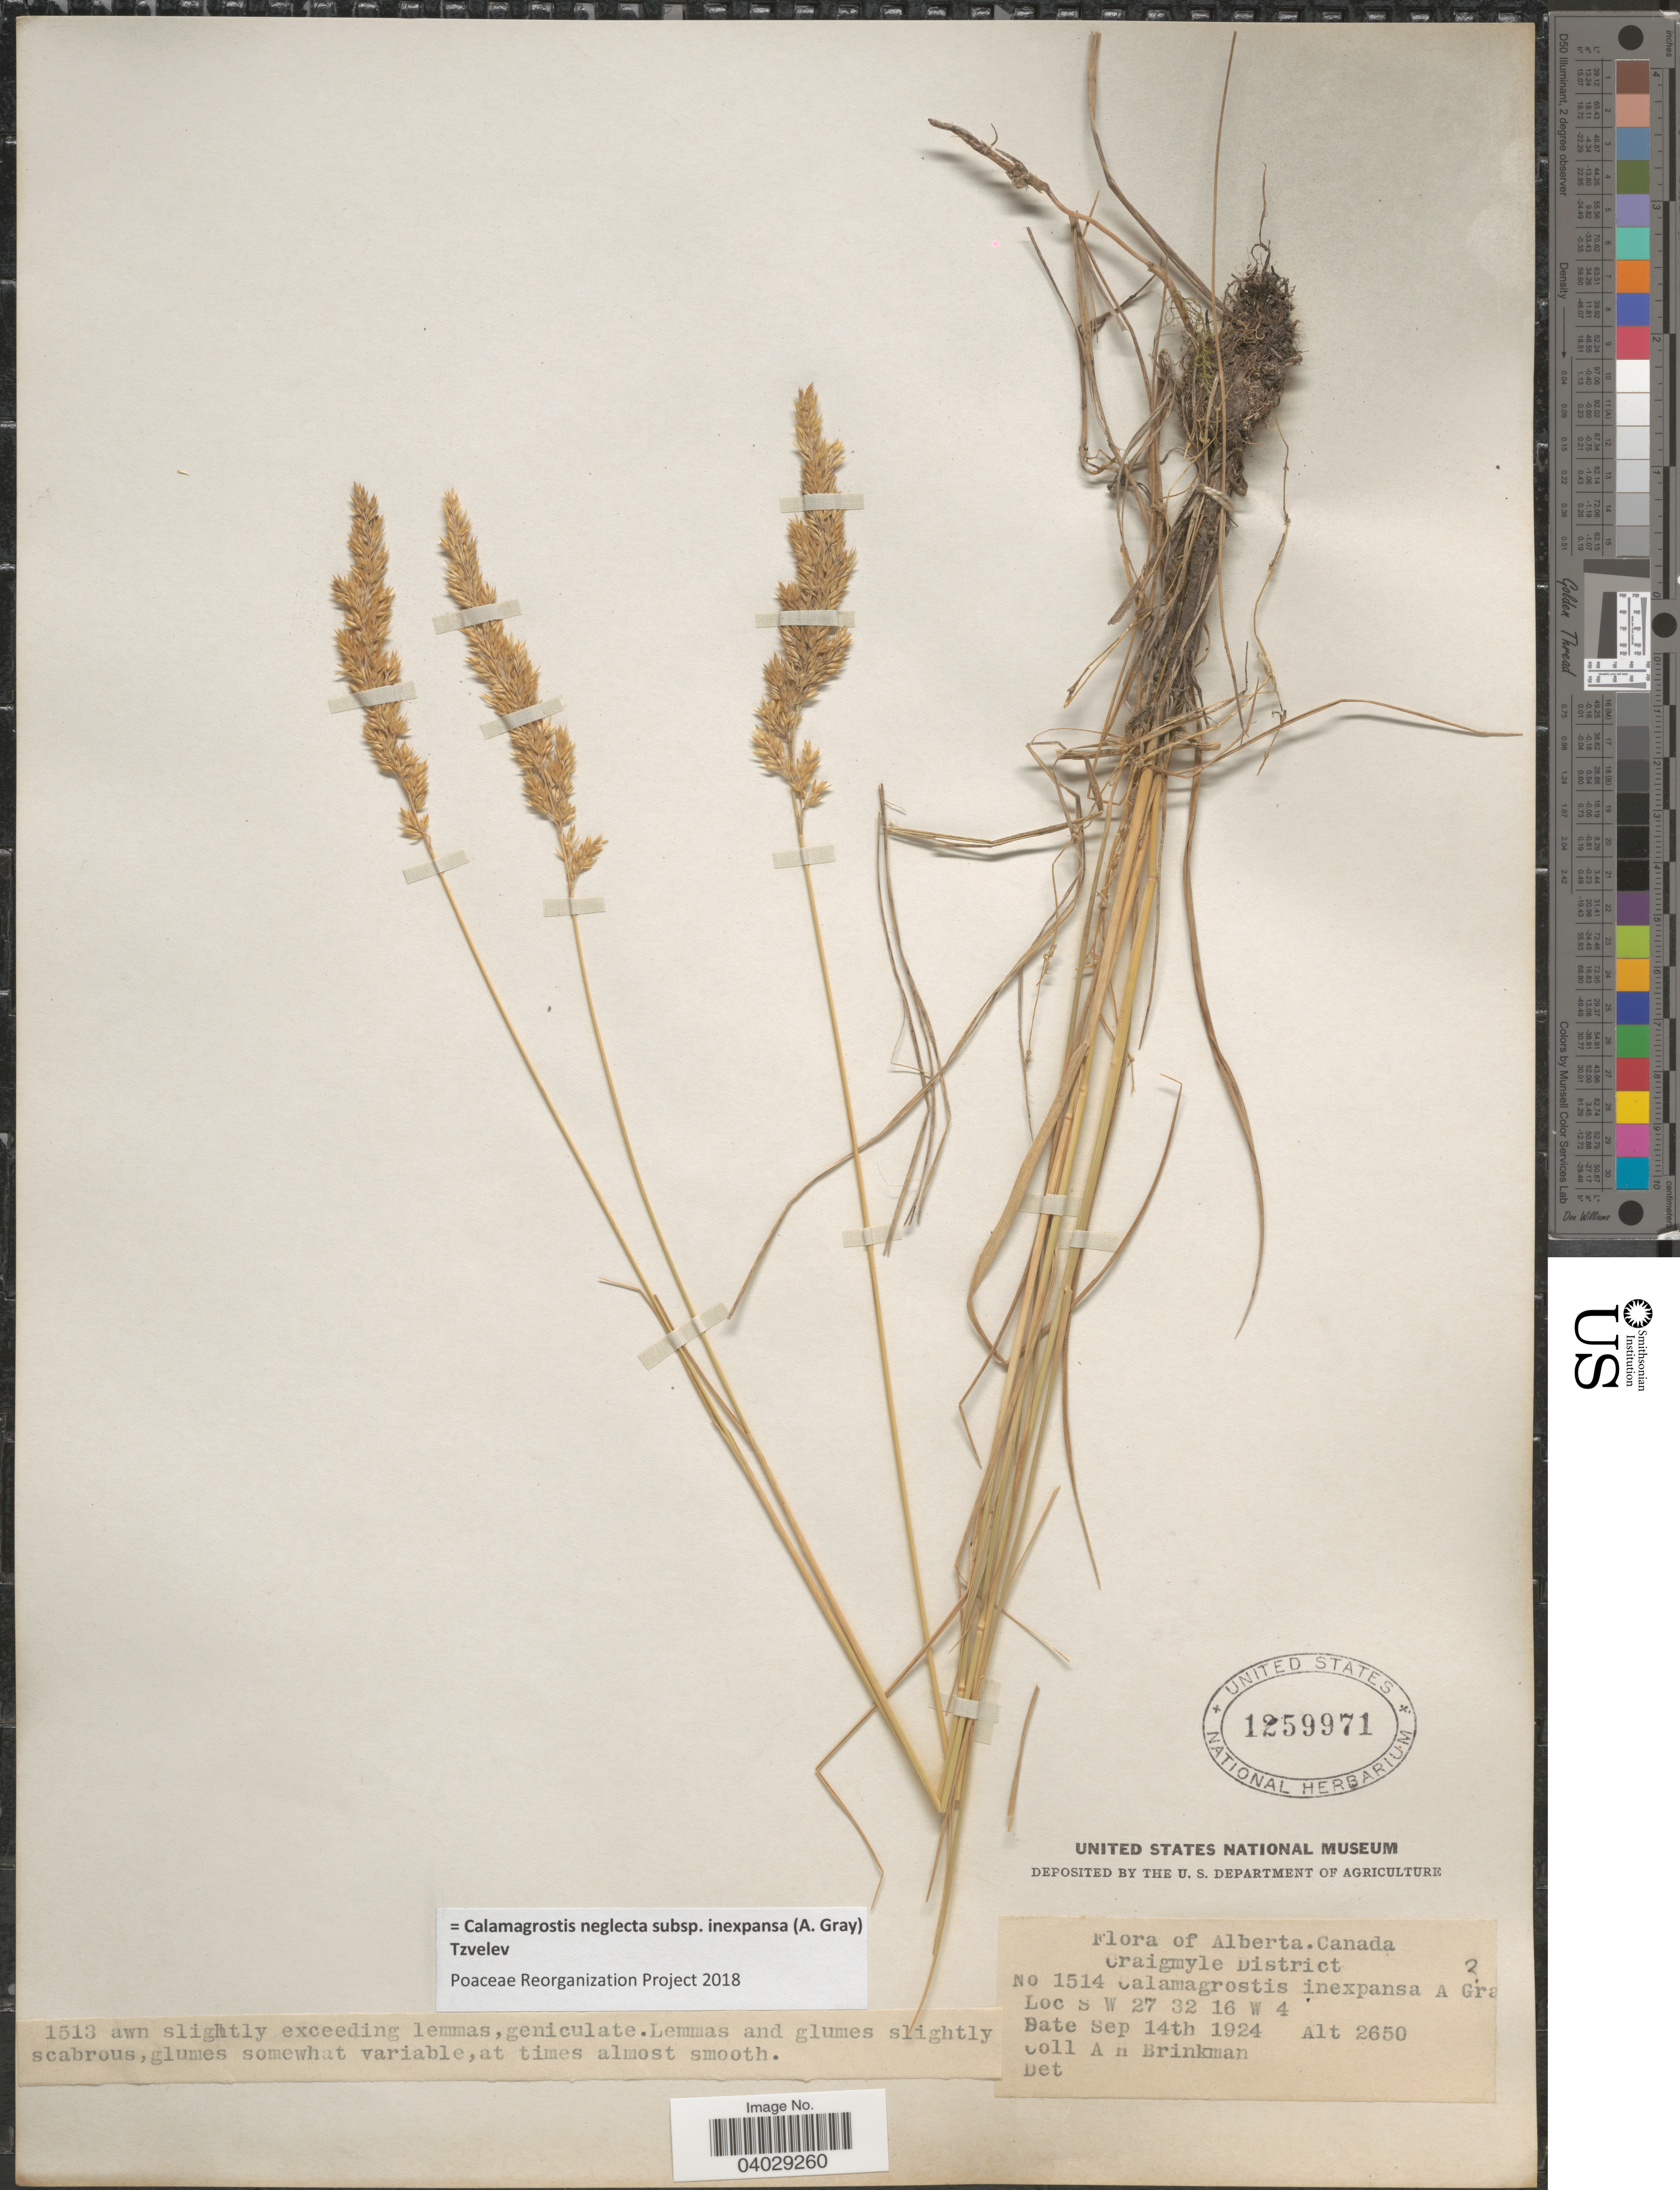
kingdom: Plantae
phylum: Tracheophyta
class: Liliopsida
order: Poales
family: Poaceae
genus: Calamagrostis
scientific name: Calamagrostis neglecta subsp. inexpansa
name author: (A. Gray) Tzvelev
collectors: A. Brinkman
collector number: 1514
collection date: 1924-09-14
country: Canada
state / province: Alberta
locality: Craigmyle District. S W 27 32 16 W 4.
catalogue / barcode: US 1259971